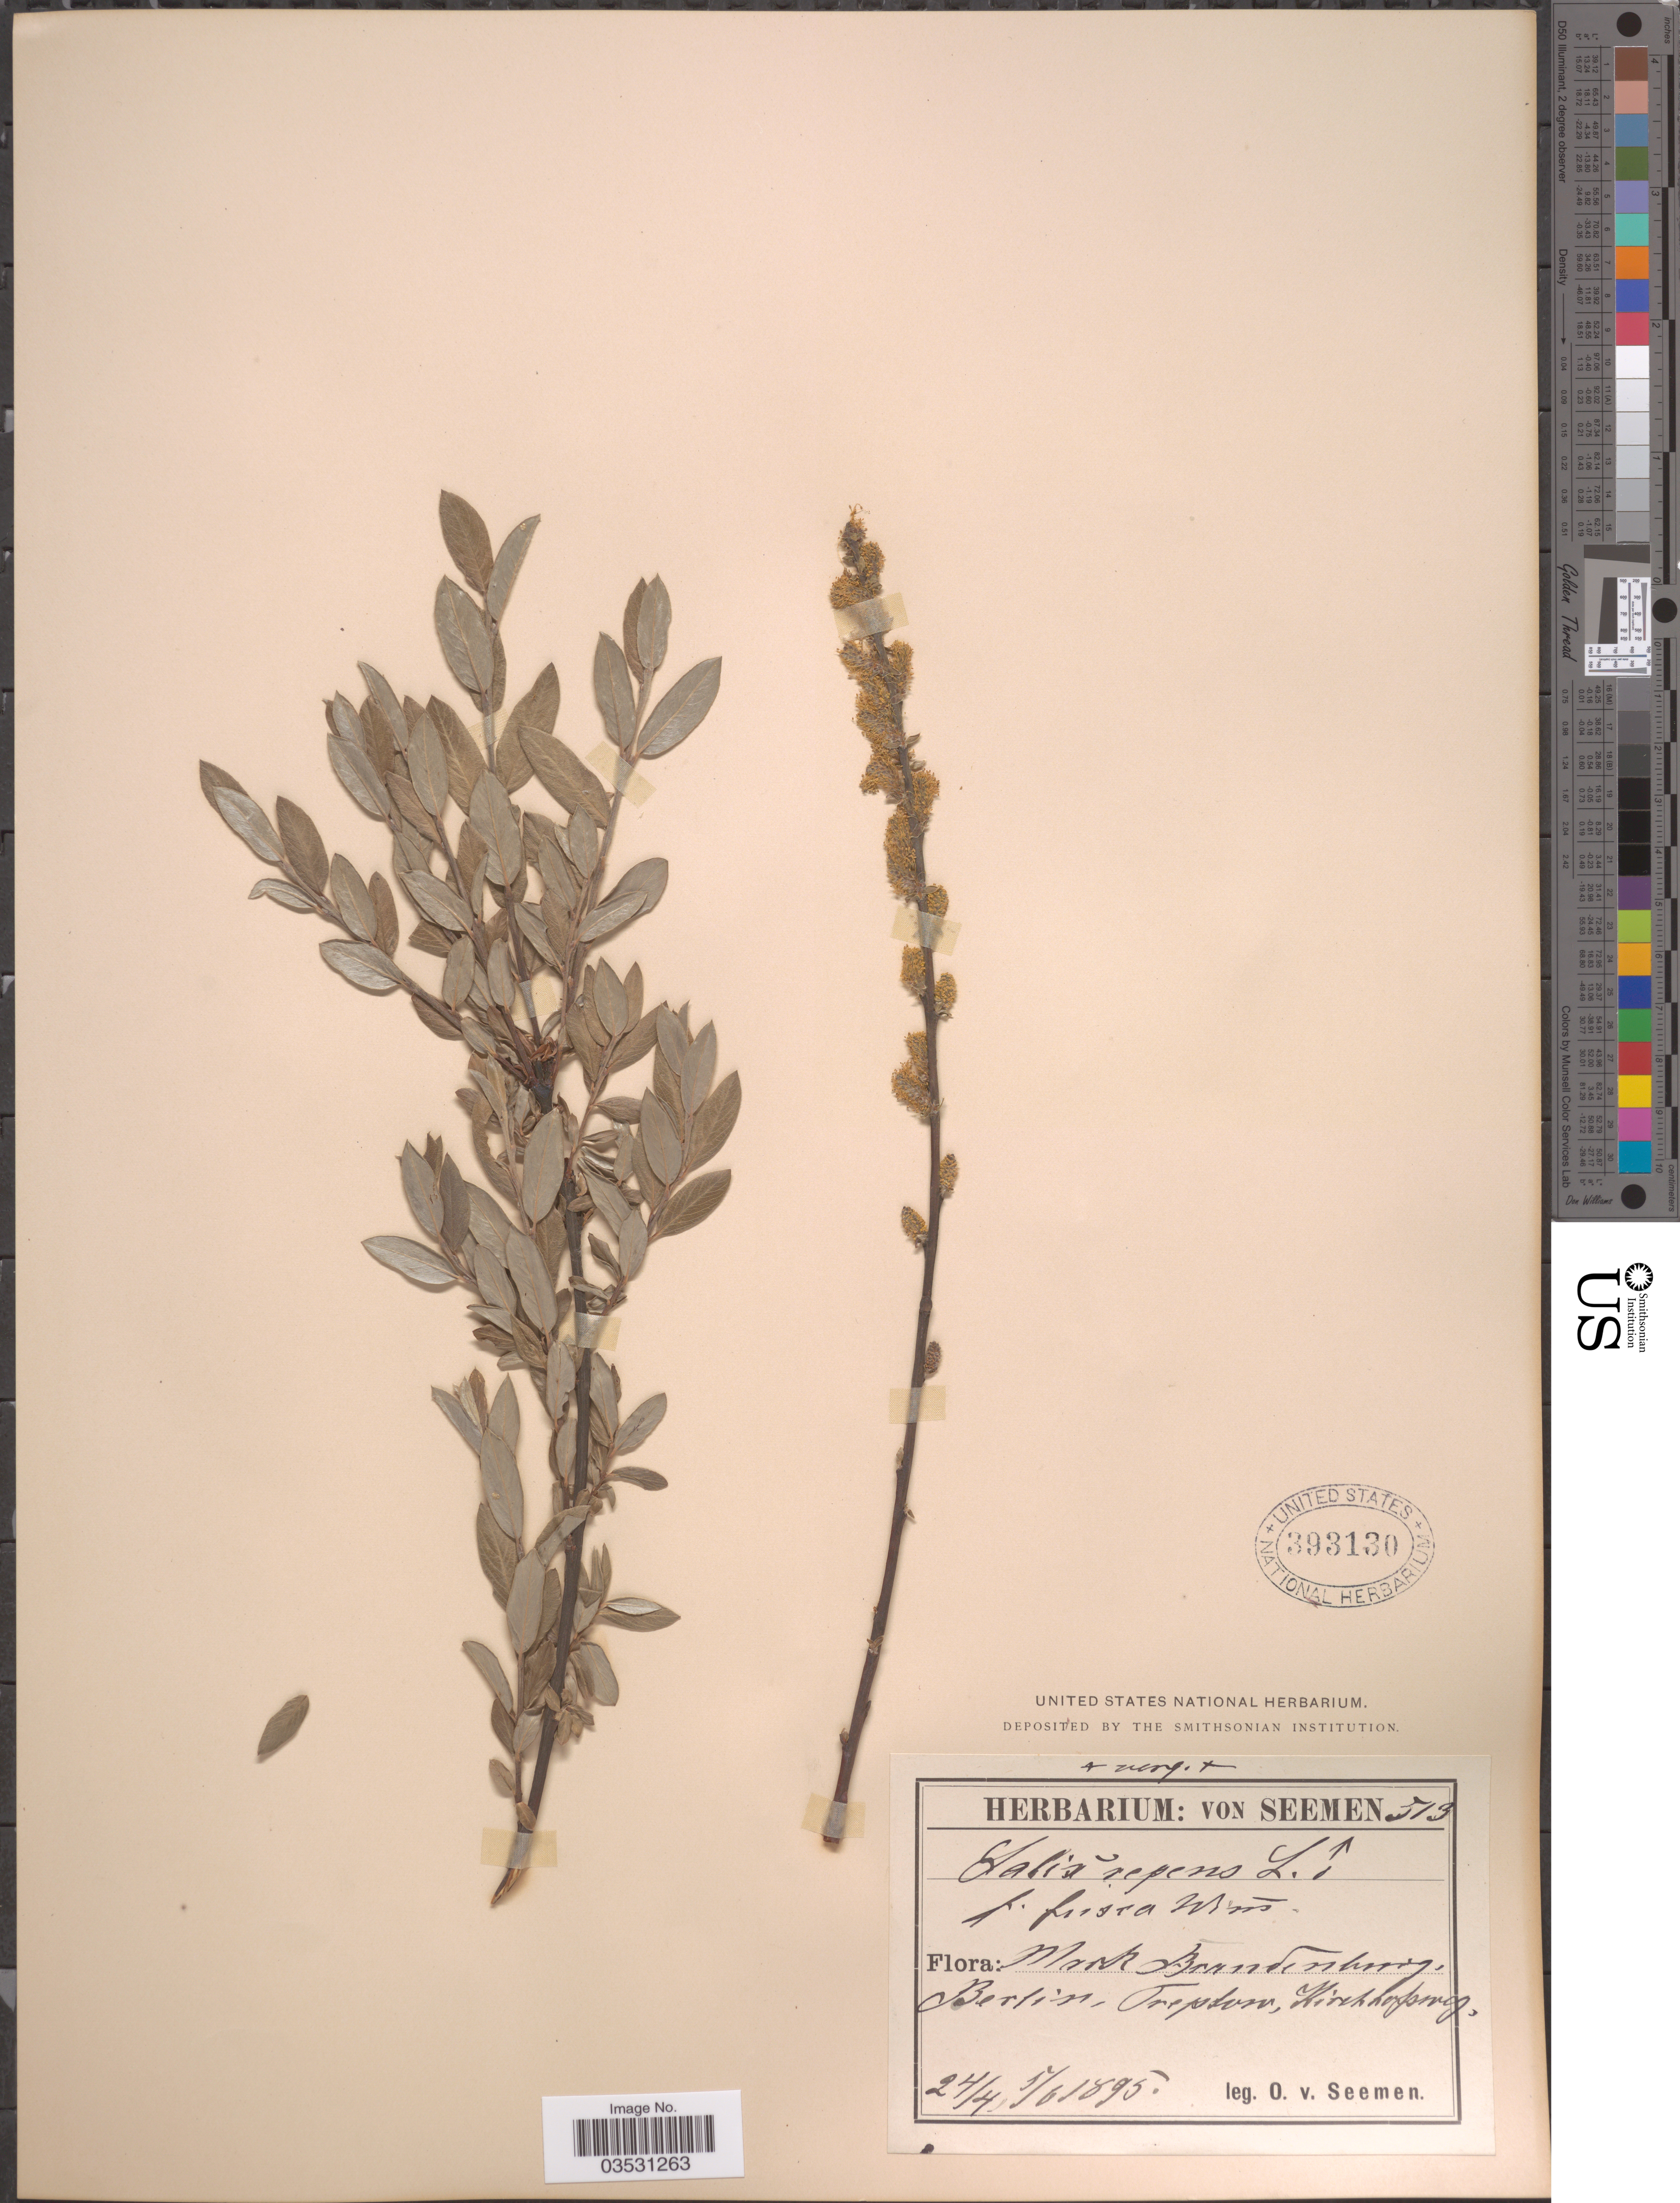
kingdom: Plantae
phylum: Tracheophyta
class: Magnoliopsida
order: Malpighiales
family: Salicaceae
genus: Salix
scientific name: Salix repens f. fusca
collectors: K. O. von Seemen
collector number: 513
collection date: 1895-04-24/1895-06-05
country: Germany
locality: Mark Brandenburg. Berlin, Treptow, Kirchhofsweg.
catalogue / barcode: US 393130